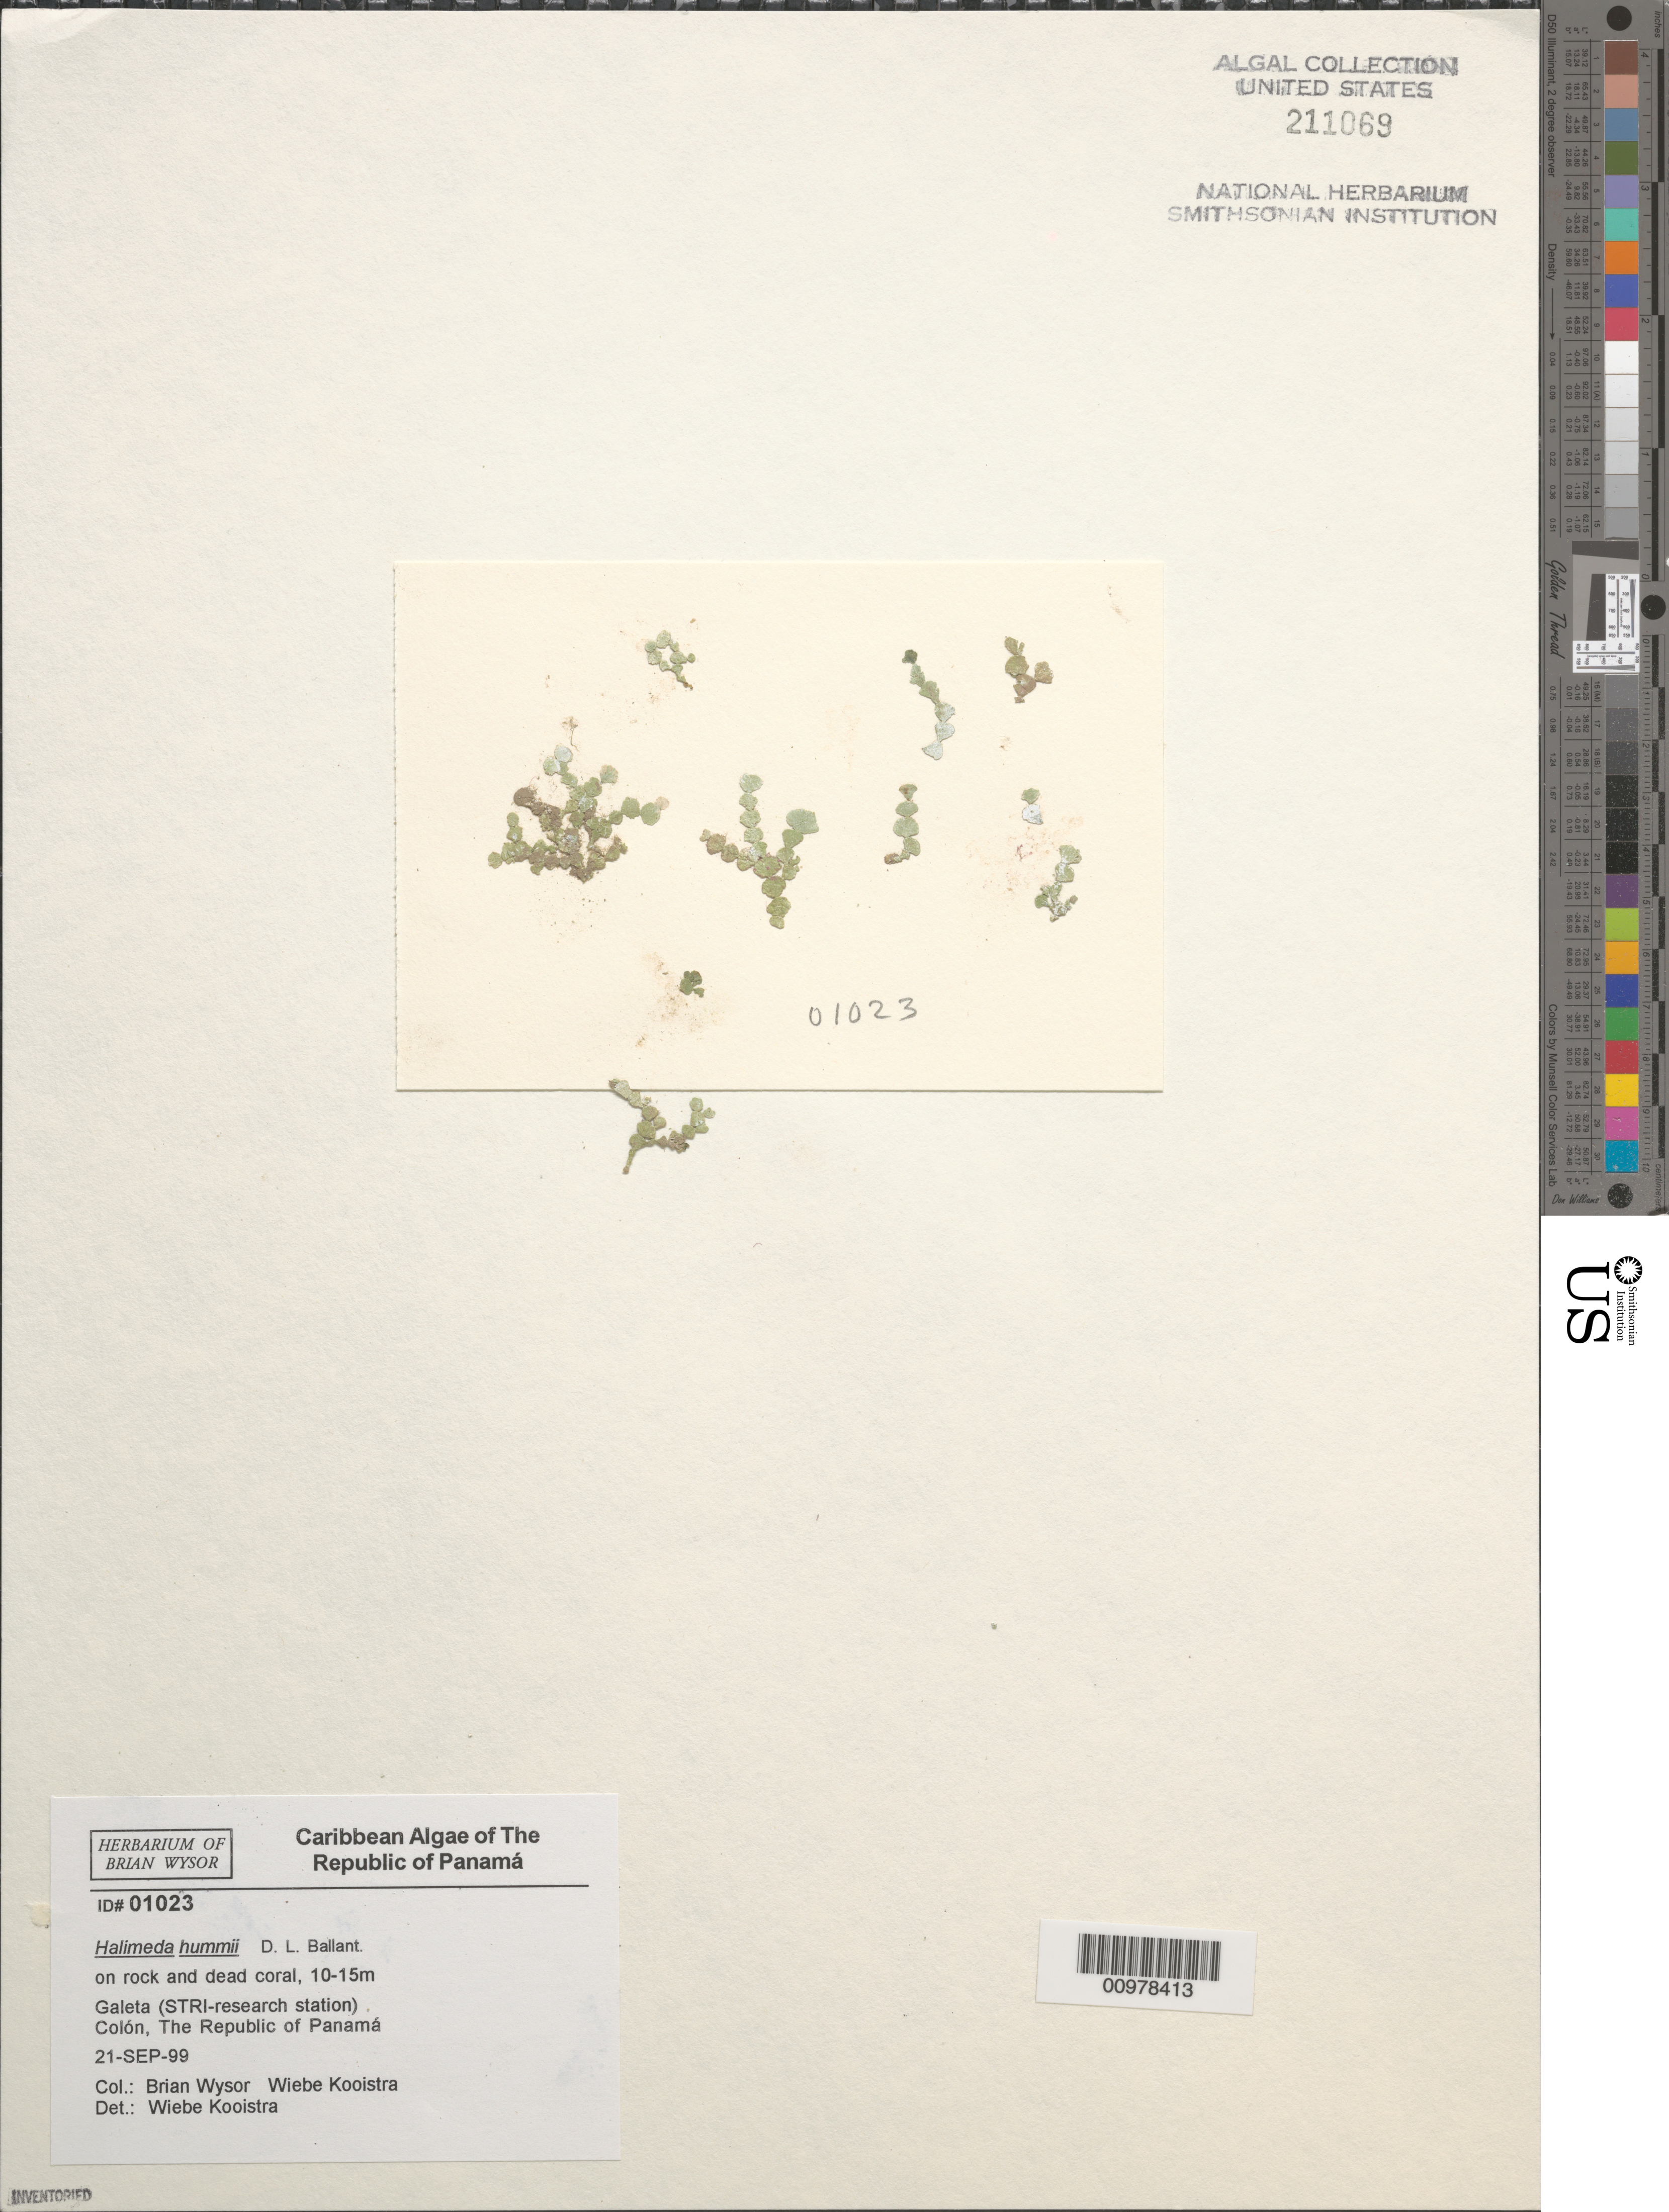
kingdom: Plantae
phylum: Chlorophyta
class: Ulvophyceae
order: Bryopsidales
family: Halimedaceae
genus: Halimeda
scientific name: Halimeda hummii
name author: D.L. Ballant.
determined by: Kooistra, Wiebe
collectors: B. Wysor & W. Kooistra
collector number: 01023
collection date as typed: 21 Sep 1999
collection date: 1999-09-21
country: Panama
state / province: Colón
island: Galeta Island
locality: STRI (Smithsonian Tropical Research Institute) research station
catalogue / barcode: US 211069